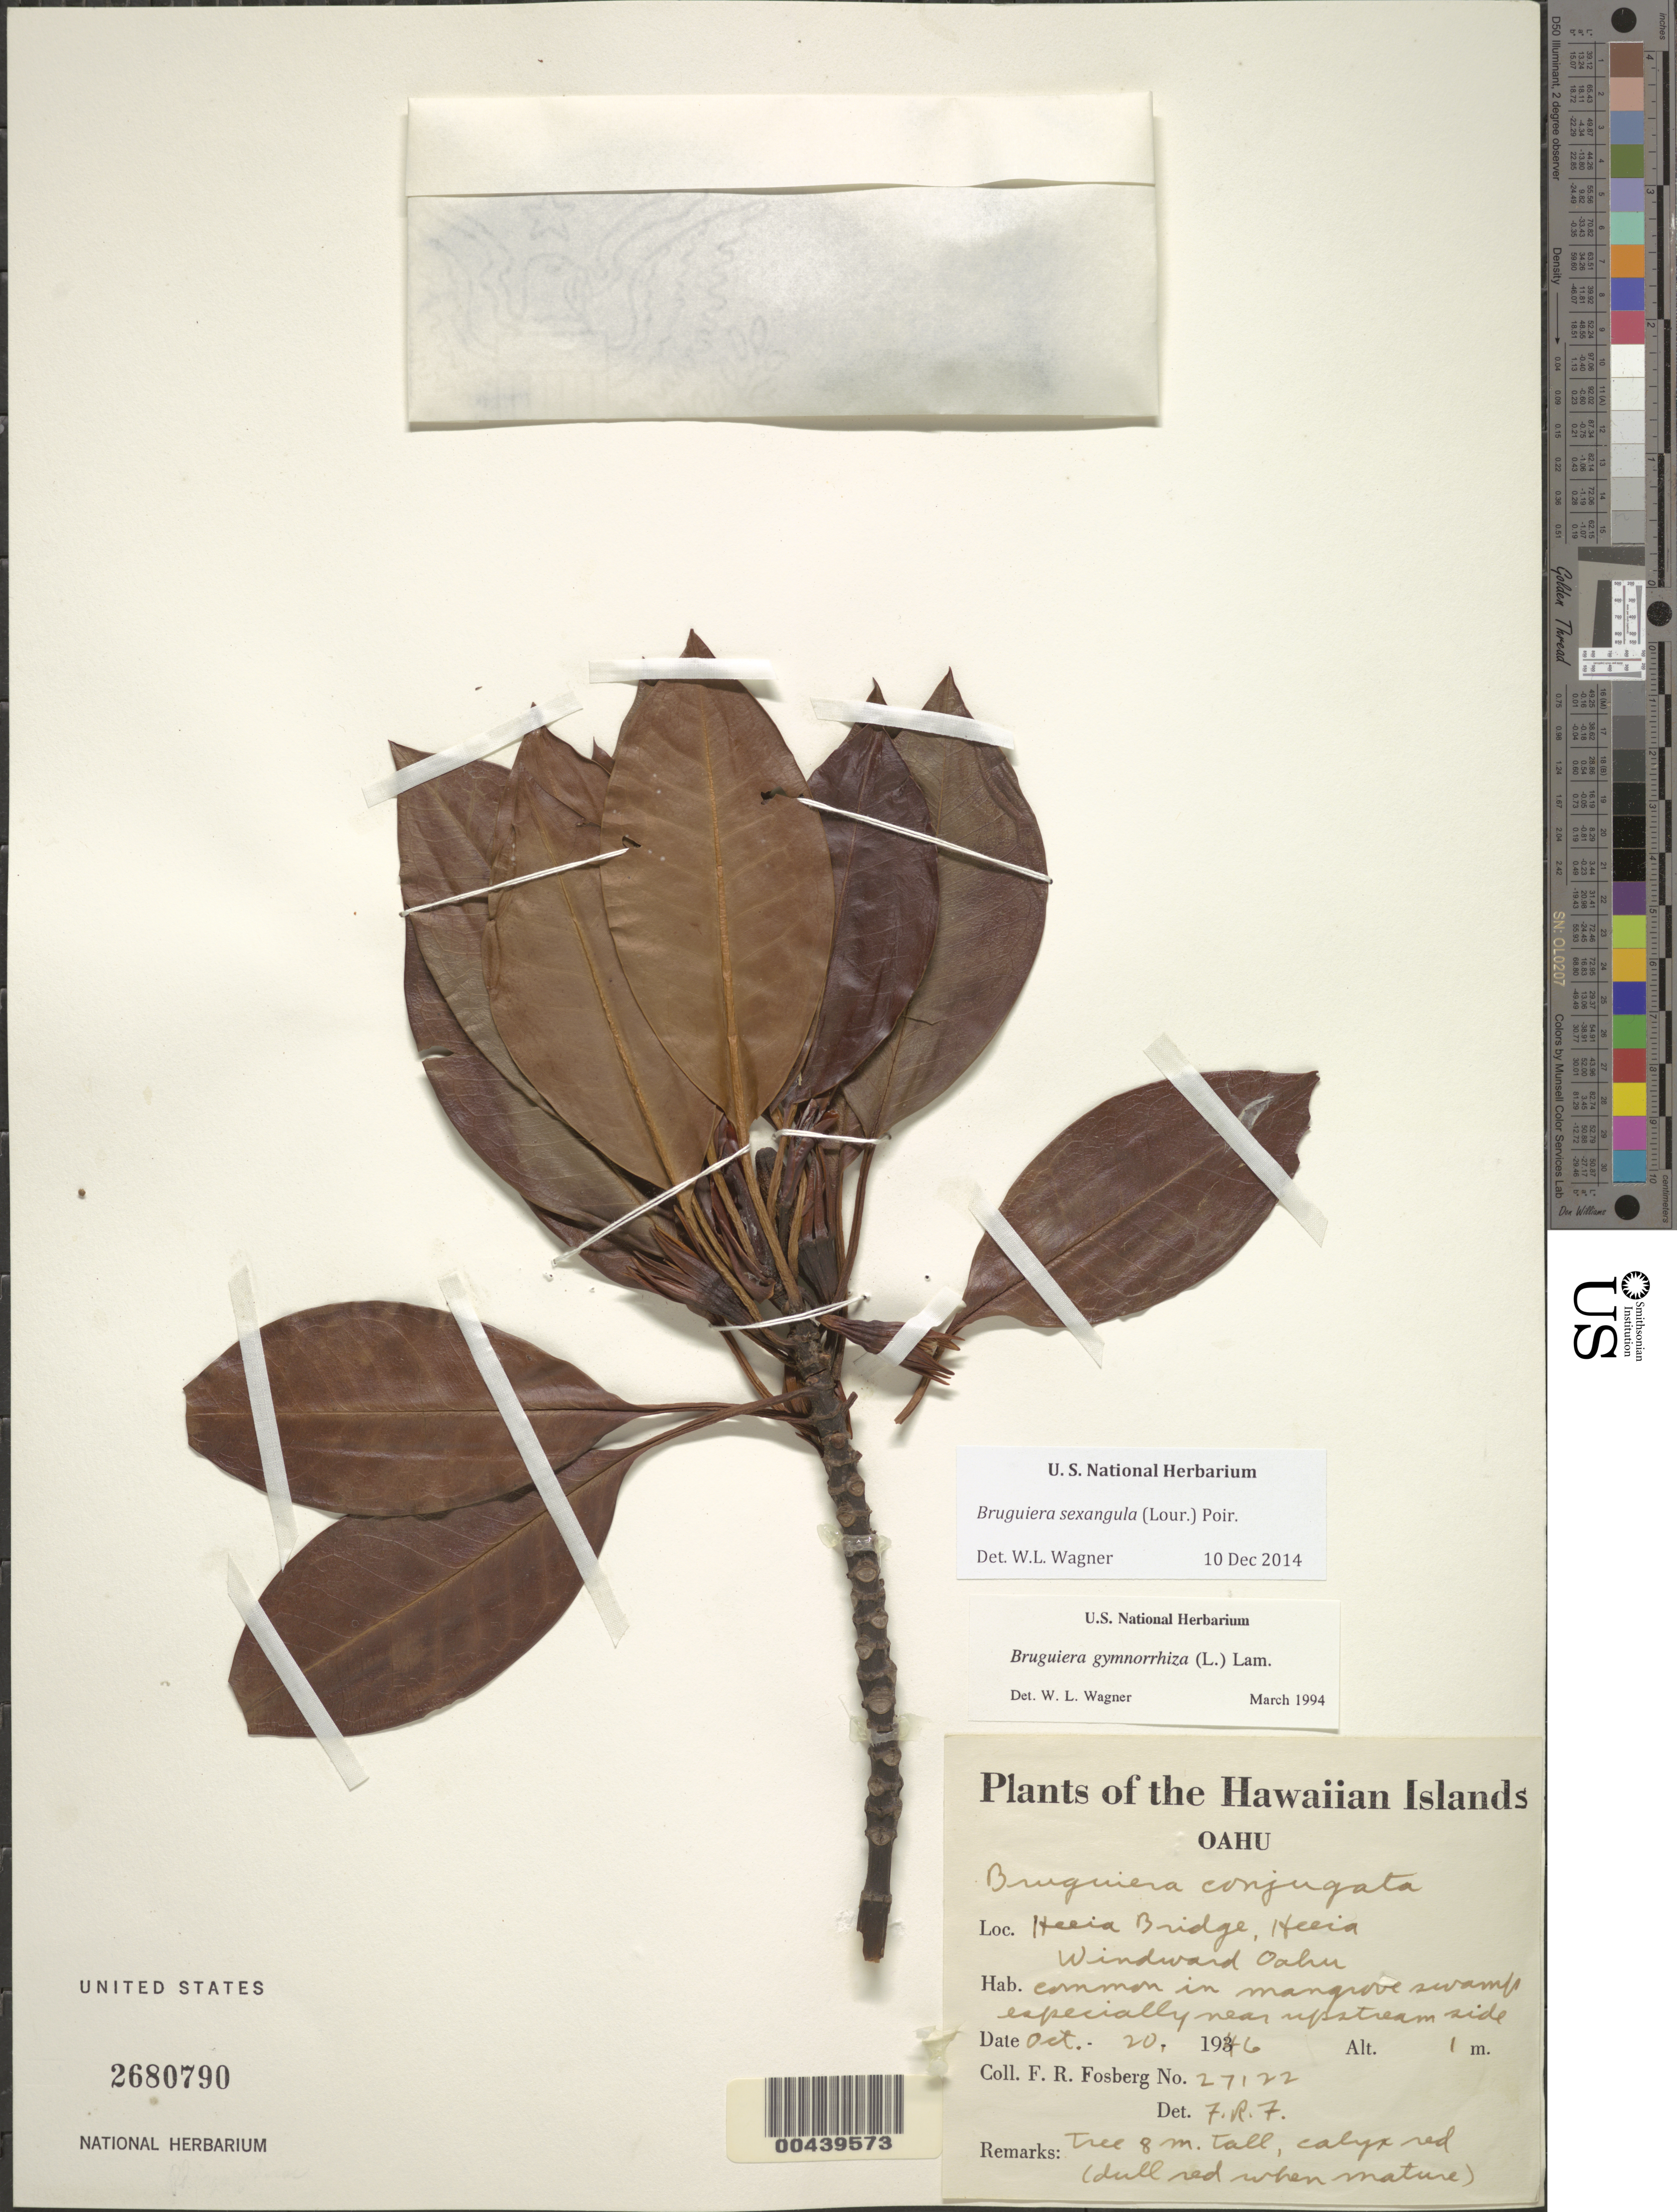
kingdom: Plantae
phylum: Tracheophyta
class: Magnoliopsida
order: Malpighiales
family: Rhizophoraceae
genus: Bruguiera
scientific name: Bruguiera sexangula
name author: (Lour.) Poir.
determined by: Wagner, W. L., (BOT), Smithsonian Institution - National Museum of Natural History (UNITED STATES)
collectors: F. R. Fosberg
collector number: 27122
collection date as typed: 20 Oct 1946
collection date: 1946-10-20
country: United States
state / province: Hawaii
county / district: Honolulu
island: Oahu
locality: Heeia Bridge, Heeia, Windward Oahu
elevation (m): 1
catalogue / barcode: US 2680790